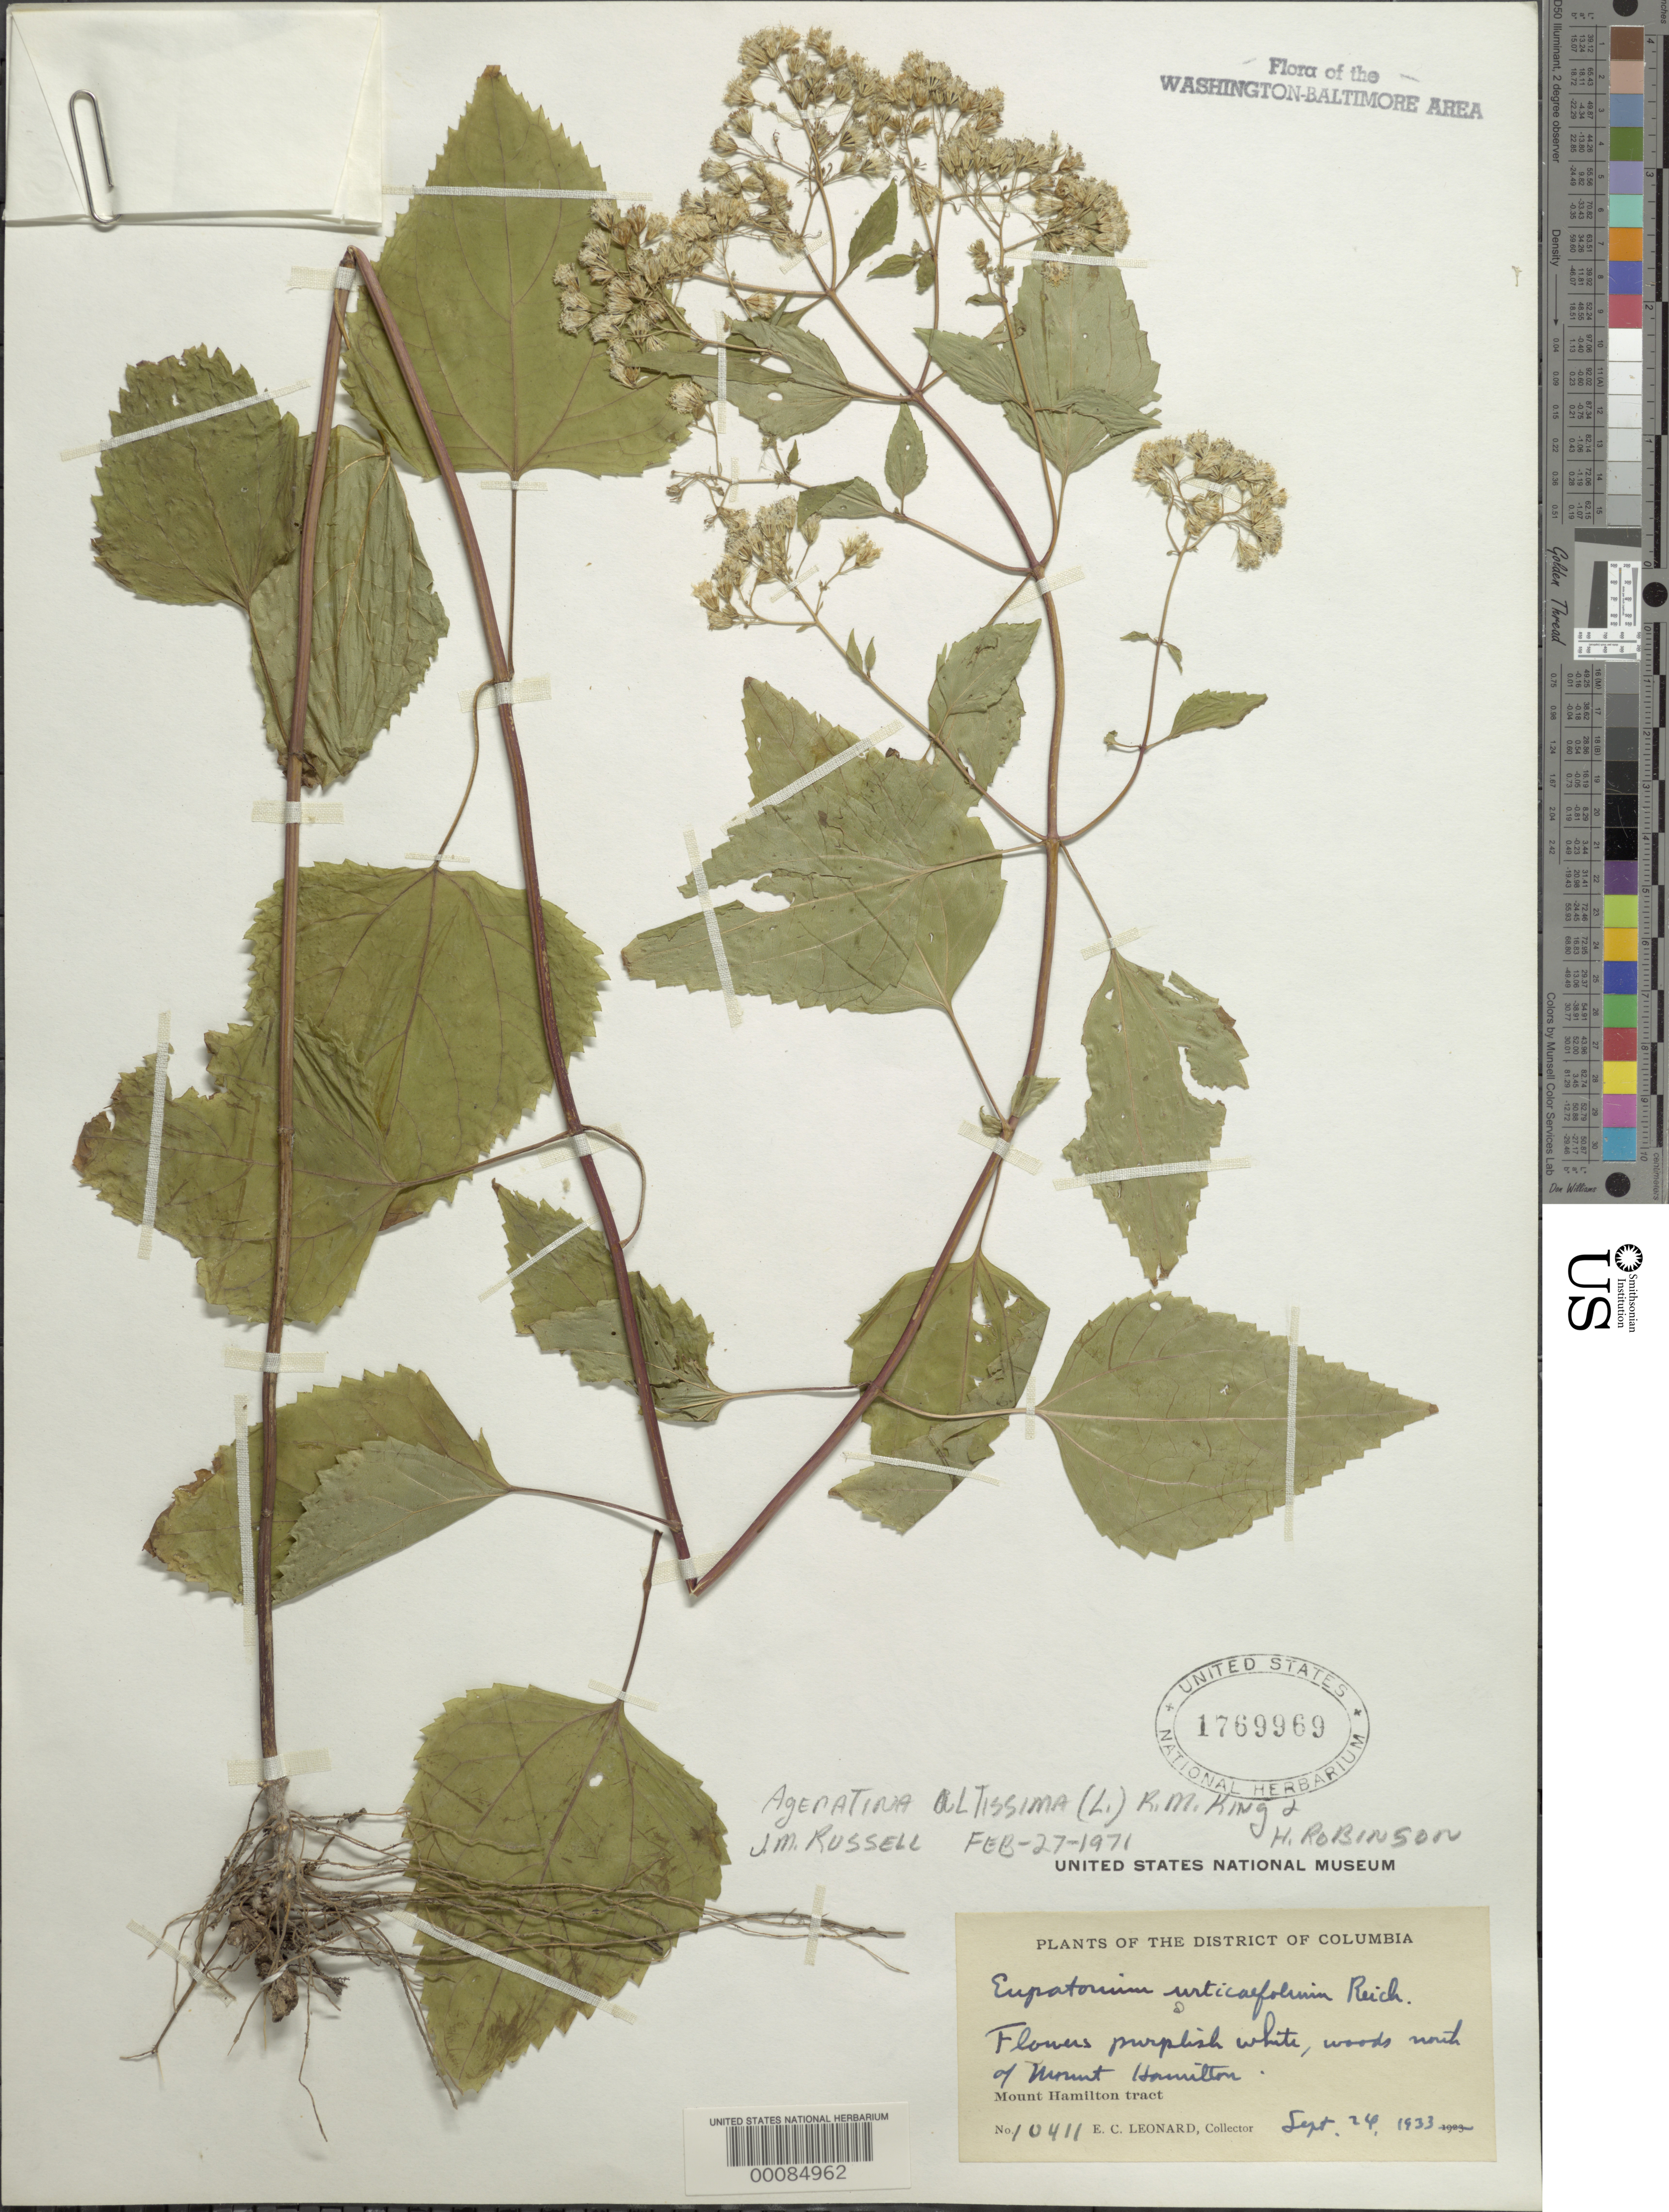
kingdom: Plantae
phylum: Tracheophyta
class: Magnoliopsida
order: Asterales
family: Asteraceae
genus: Ageratina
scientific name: Ageratina altissima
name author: (L.) R.M. King & H. Rob.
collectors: E. C. Leonard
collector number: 10411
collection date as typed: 24 Sep 1933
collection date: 1933-09-24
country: United States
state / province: District of Columbia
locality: North of Mount Hamilton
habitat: Woods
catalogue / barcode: US 1769969